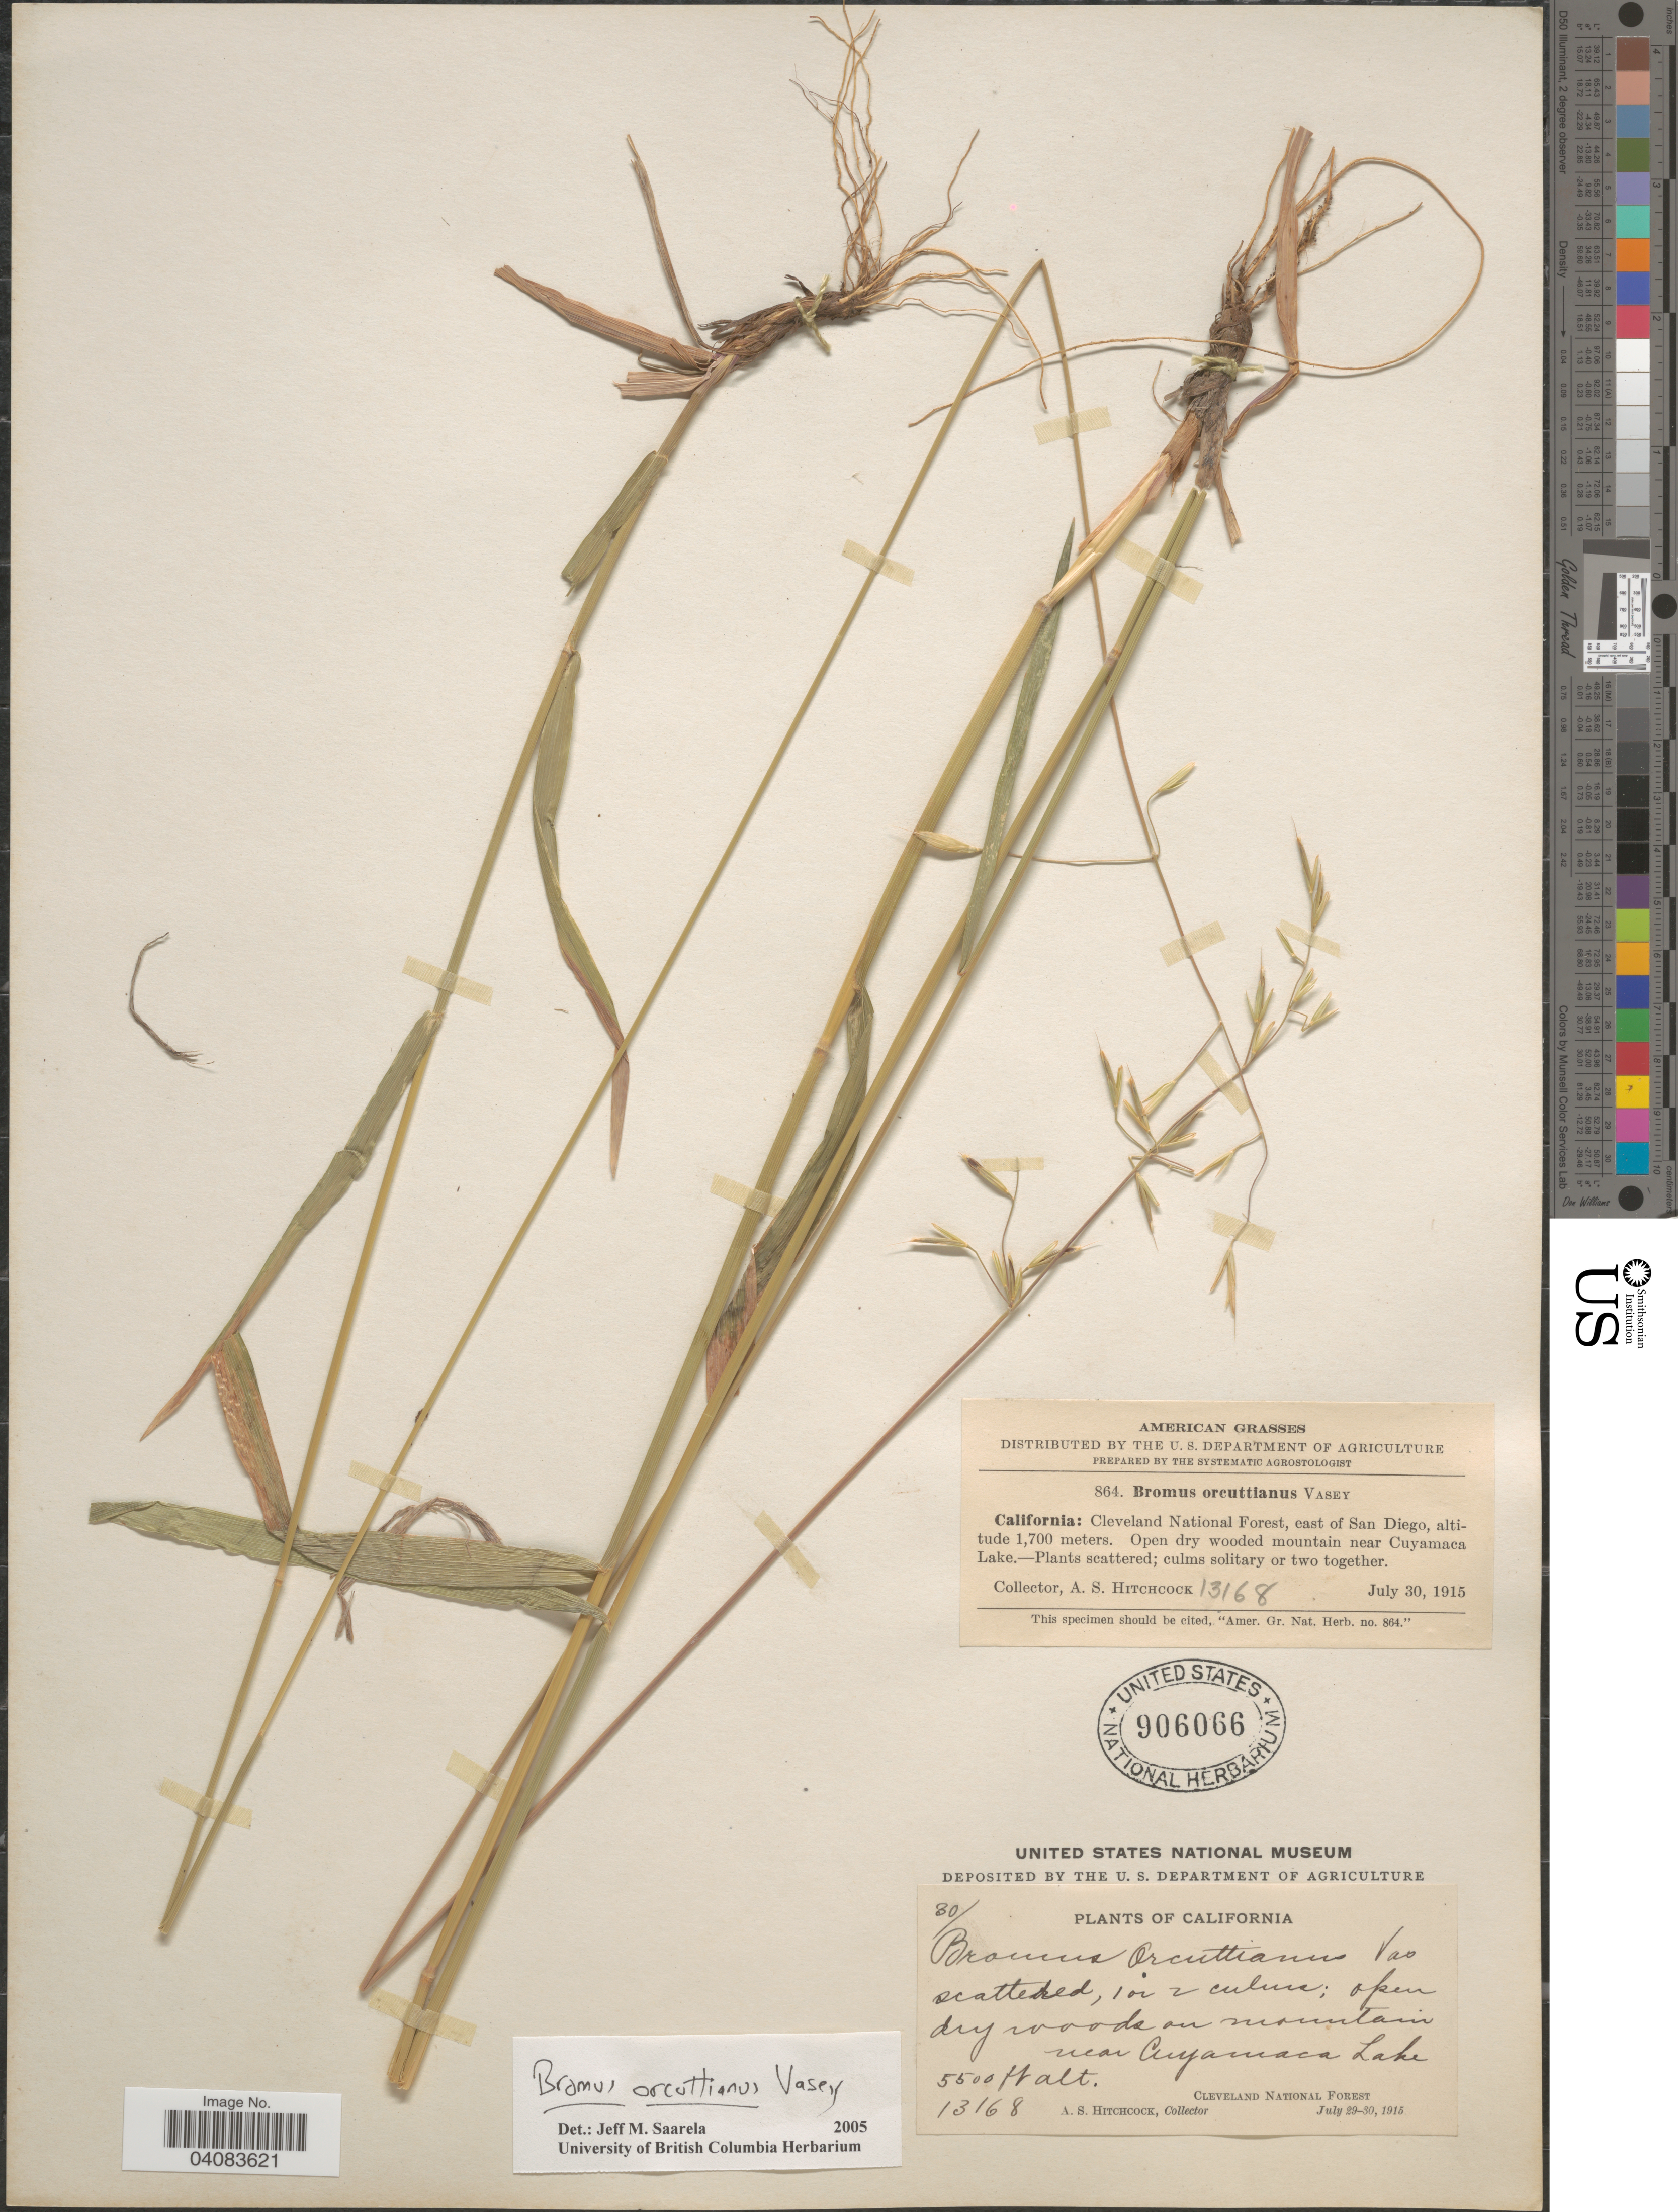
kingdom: Plantae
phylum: Tracheophyta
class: Liliopsida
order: Poales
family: Poaceae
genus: Bromus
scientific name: Bromus orcuttianus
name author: Vasey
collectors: A. S. Hitchcock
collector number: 13168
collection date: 1915-07-29/1915-07-30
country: United States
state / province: California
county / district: San Diego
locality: Cleveland National Forest, east of San Diego. Open dry wooded mountain near Cuyamaca Lake.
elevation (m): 1700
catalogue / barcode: US 906066